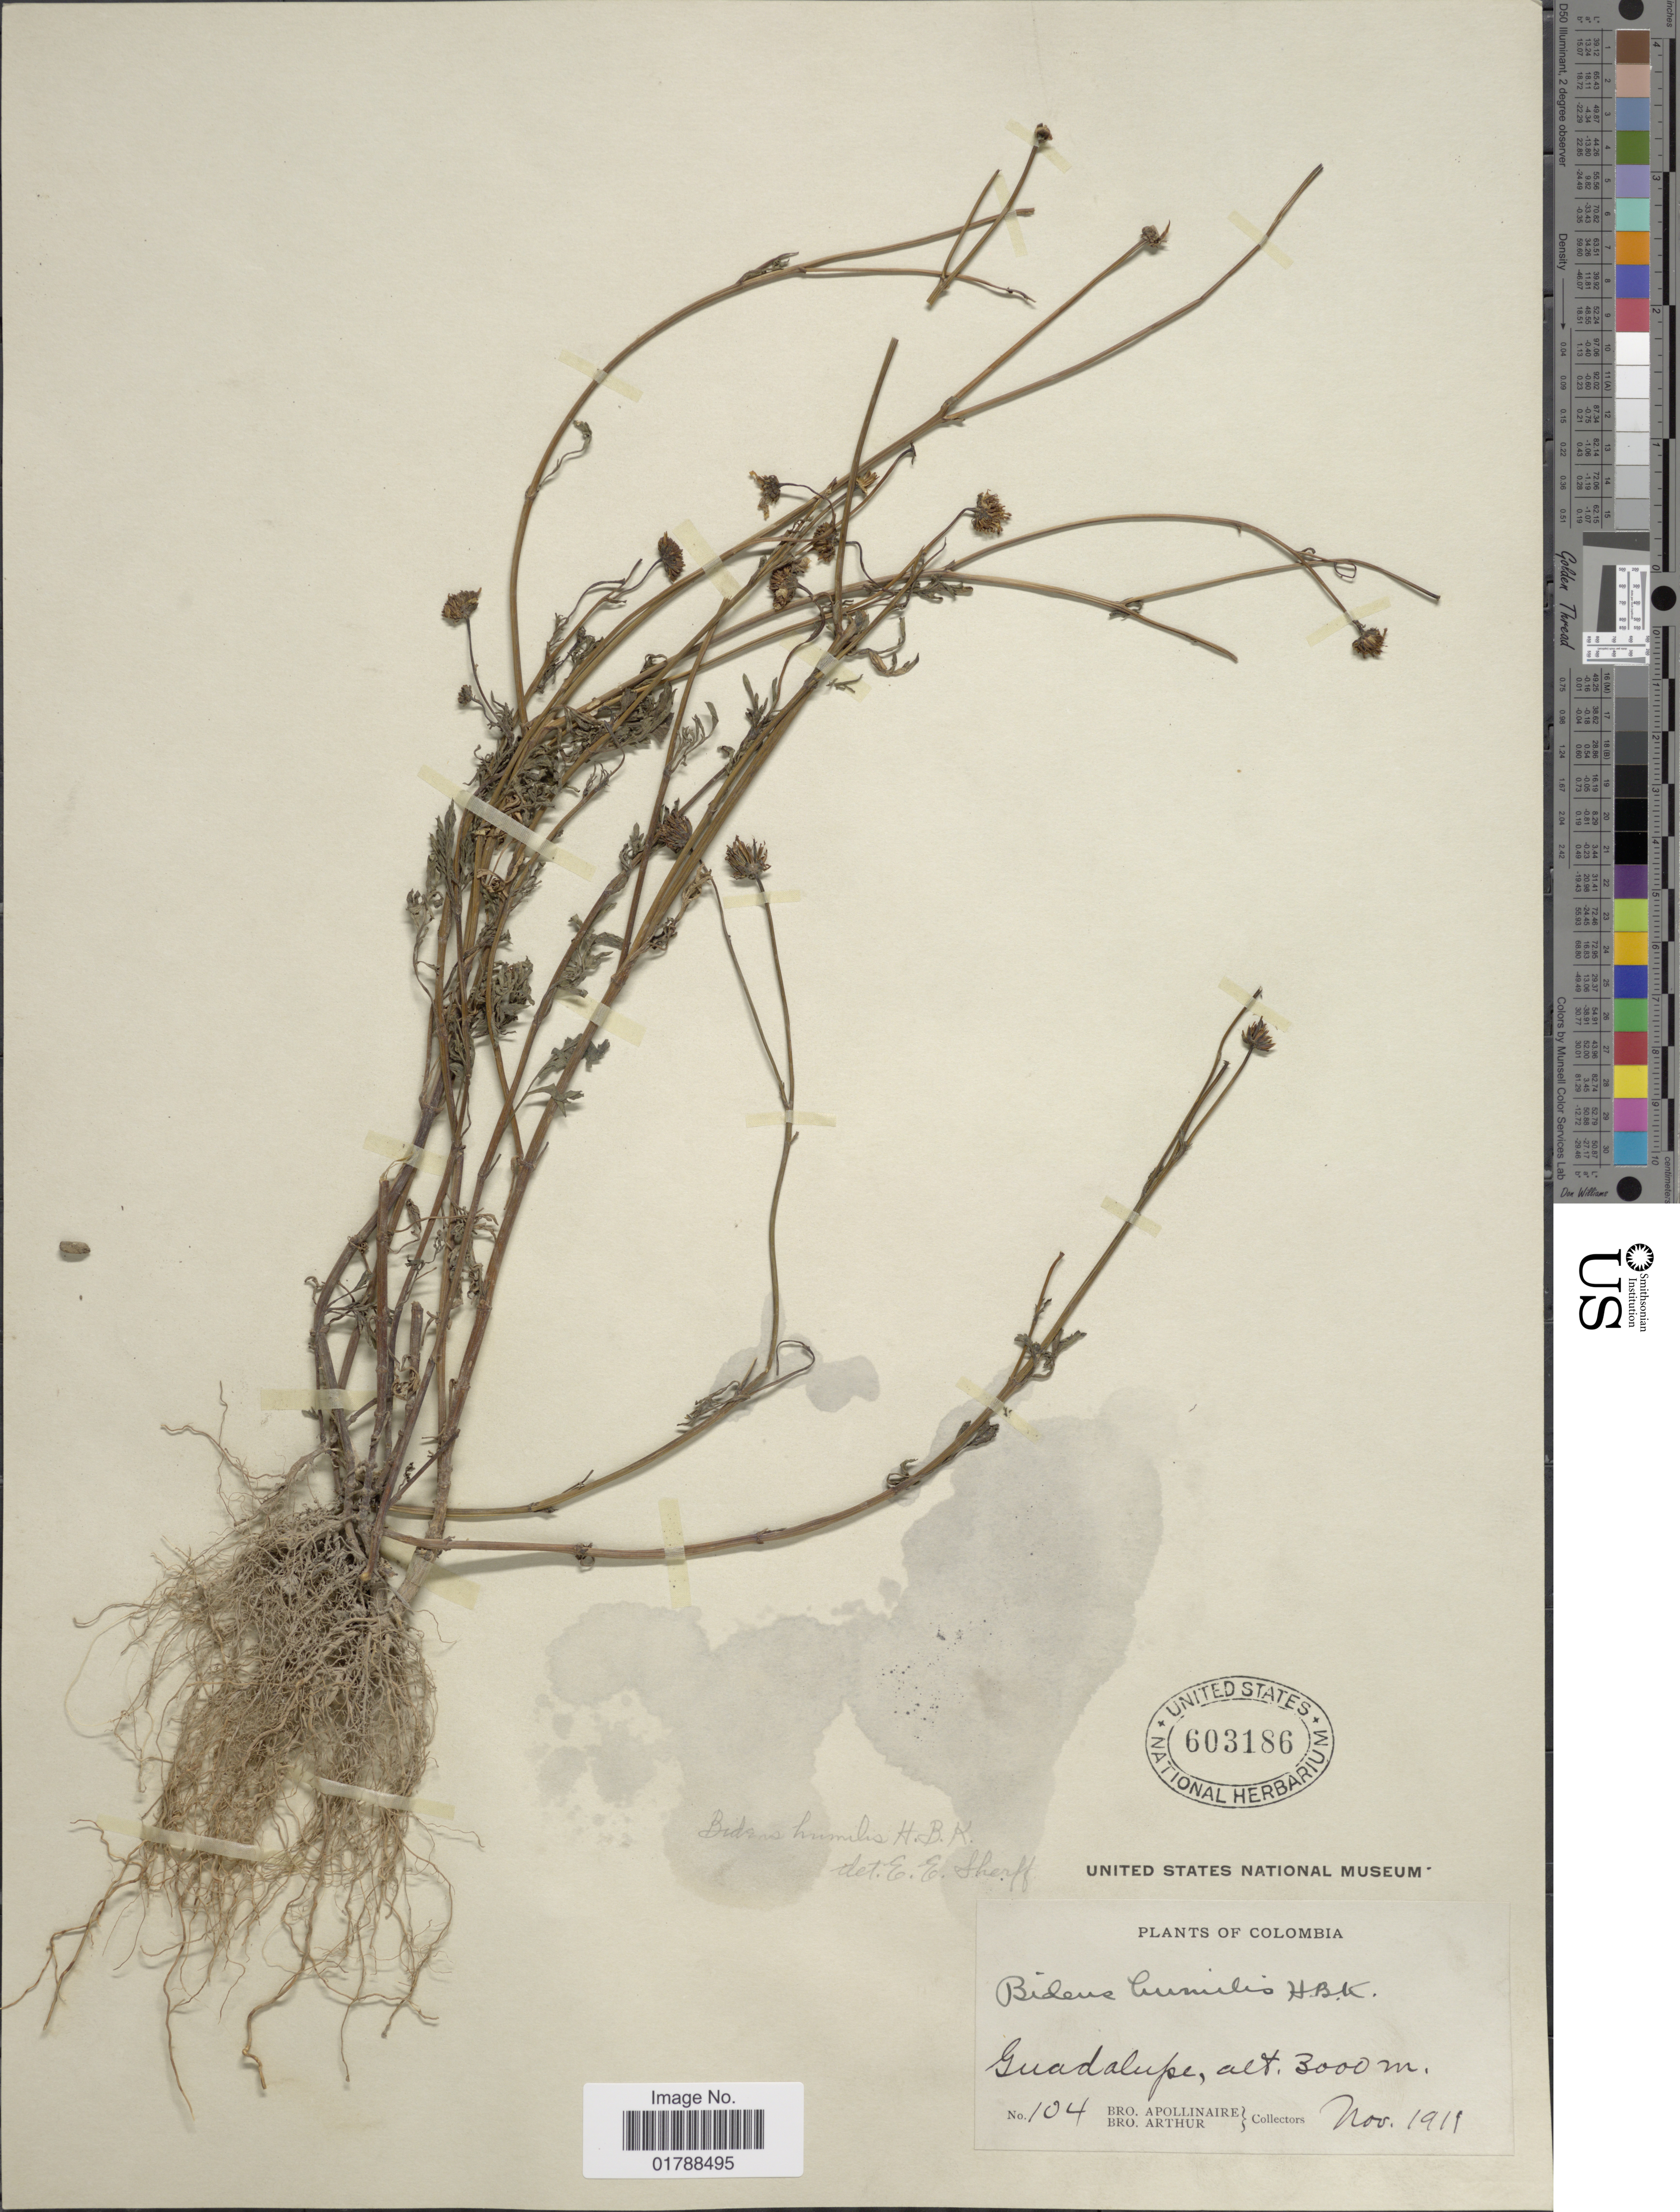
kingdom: Plantae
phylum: Tracheophyta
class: Magnoliopsida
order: Asterales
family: Asteraceae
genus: Bidens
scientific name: Bidens humilis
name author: Kunth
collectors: Bro. Apollinaire & Bro. Arthur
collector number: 104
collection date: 1911-11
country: Colombia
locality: Guadalupe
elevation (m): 3000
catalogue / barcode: US 603186